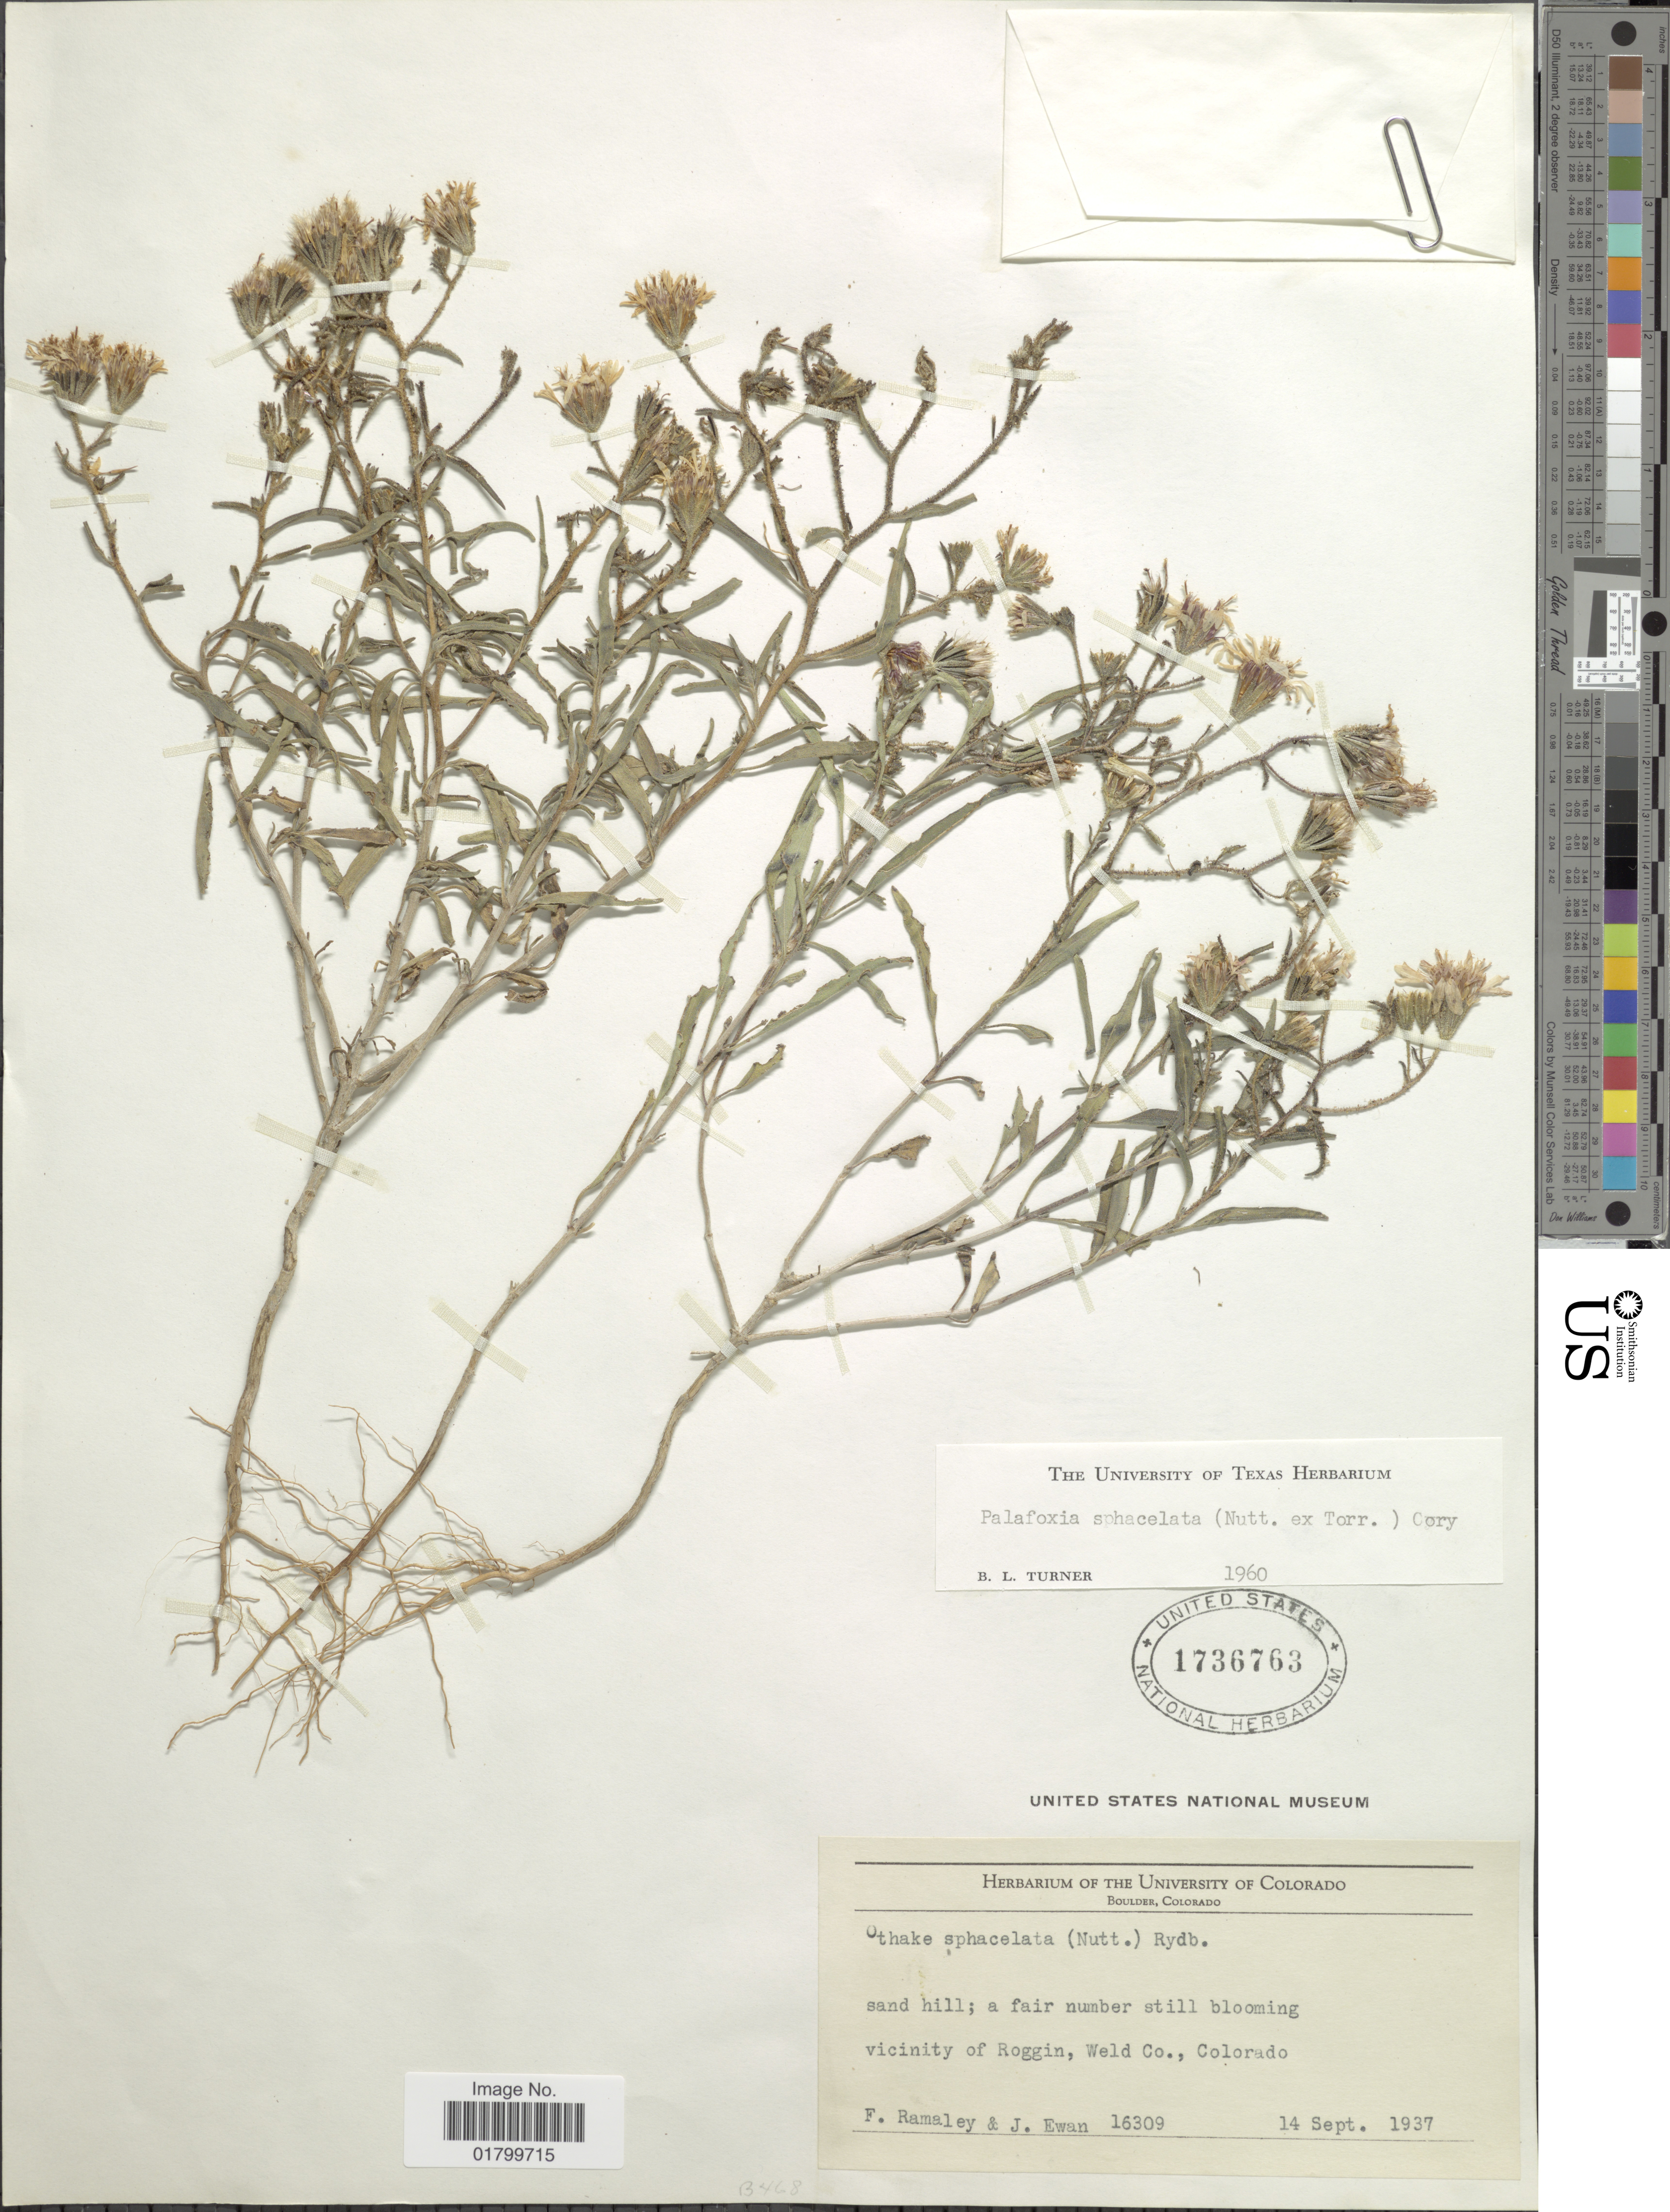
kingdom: Plantae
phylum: Tracheophyta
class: Magnoliopsida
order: Asterales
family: Asteraceae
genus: Palafoxia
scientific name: Palafoxia sphacelata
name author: (Nutt. ex Torr.) Cory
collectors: F. Ramaley & J. A. Ewan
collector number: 16309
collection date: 1937-09-14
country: United States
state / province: Colorado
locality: Vicinity of Roggin, Weld Co., Colorado, Boulder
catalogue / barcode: US 1736763